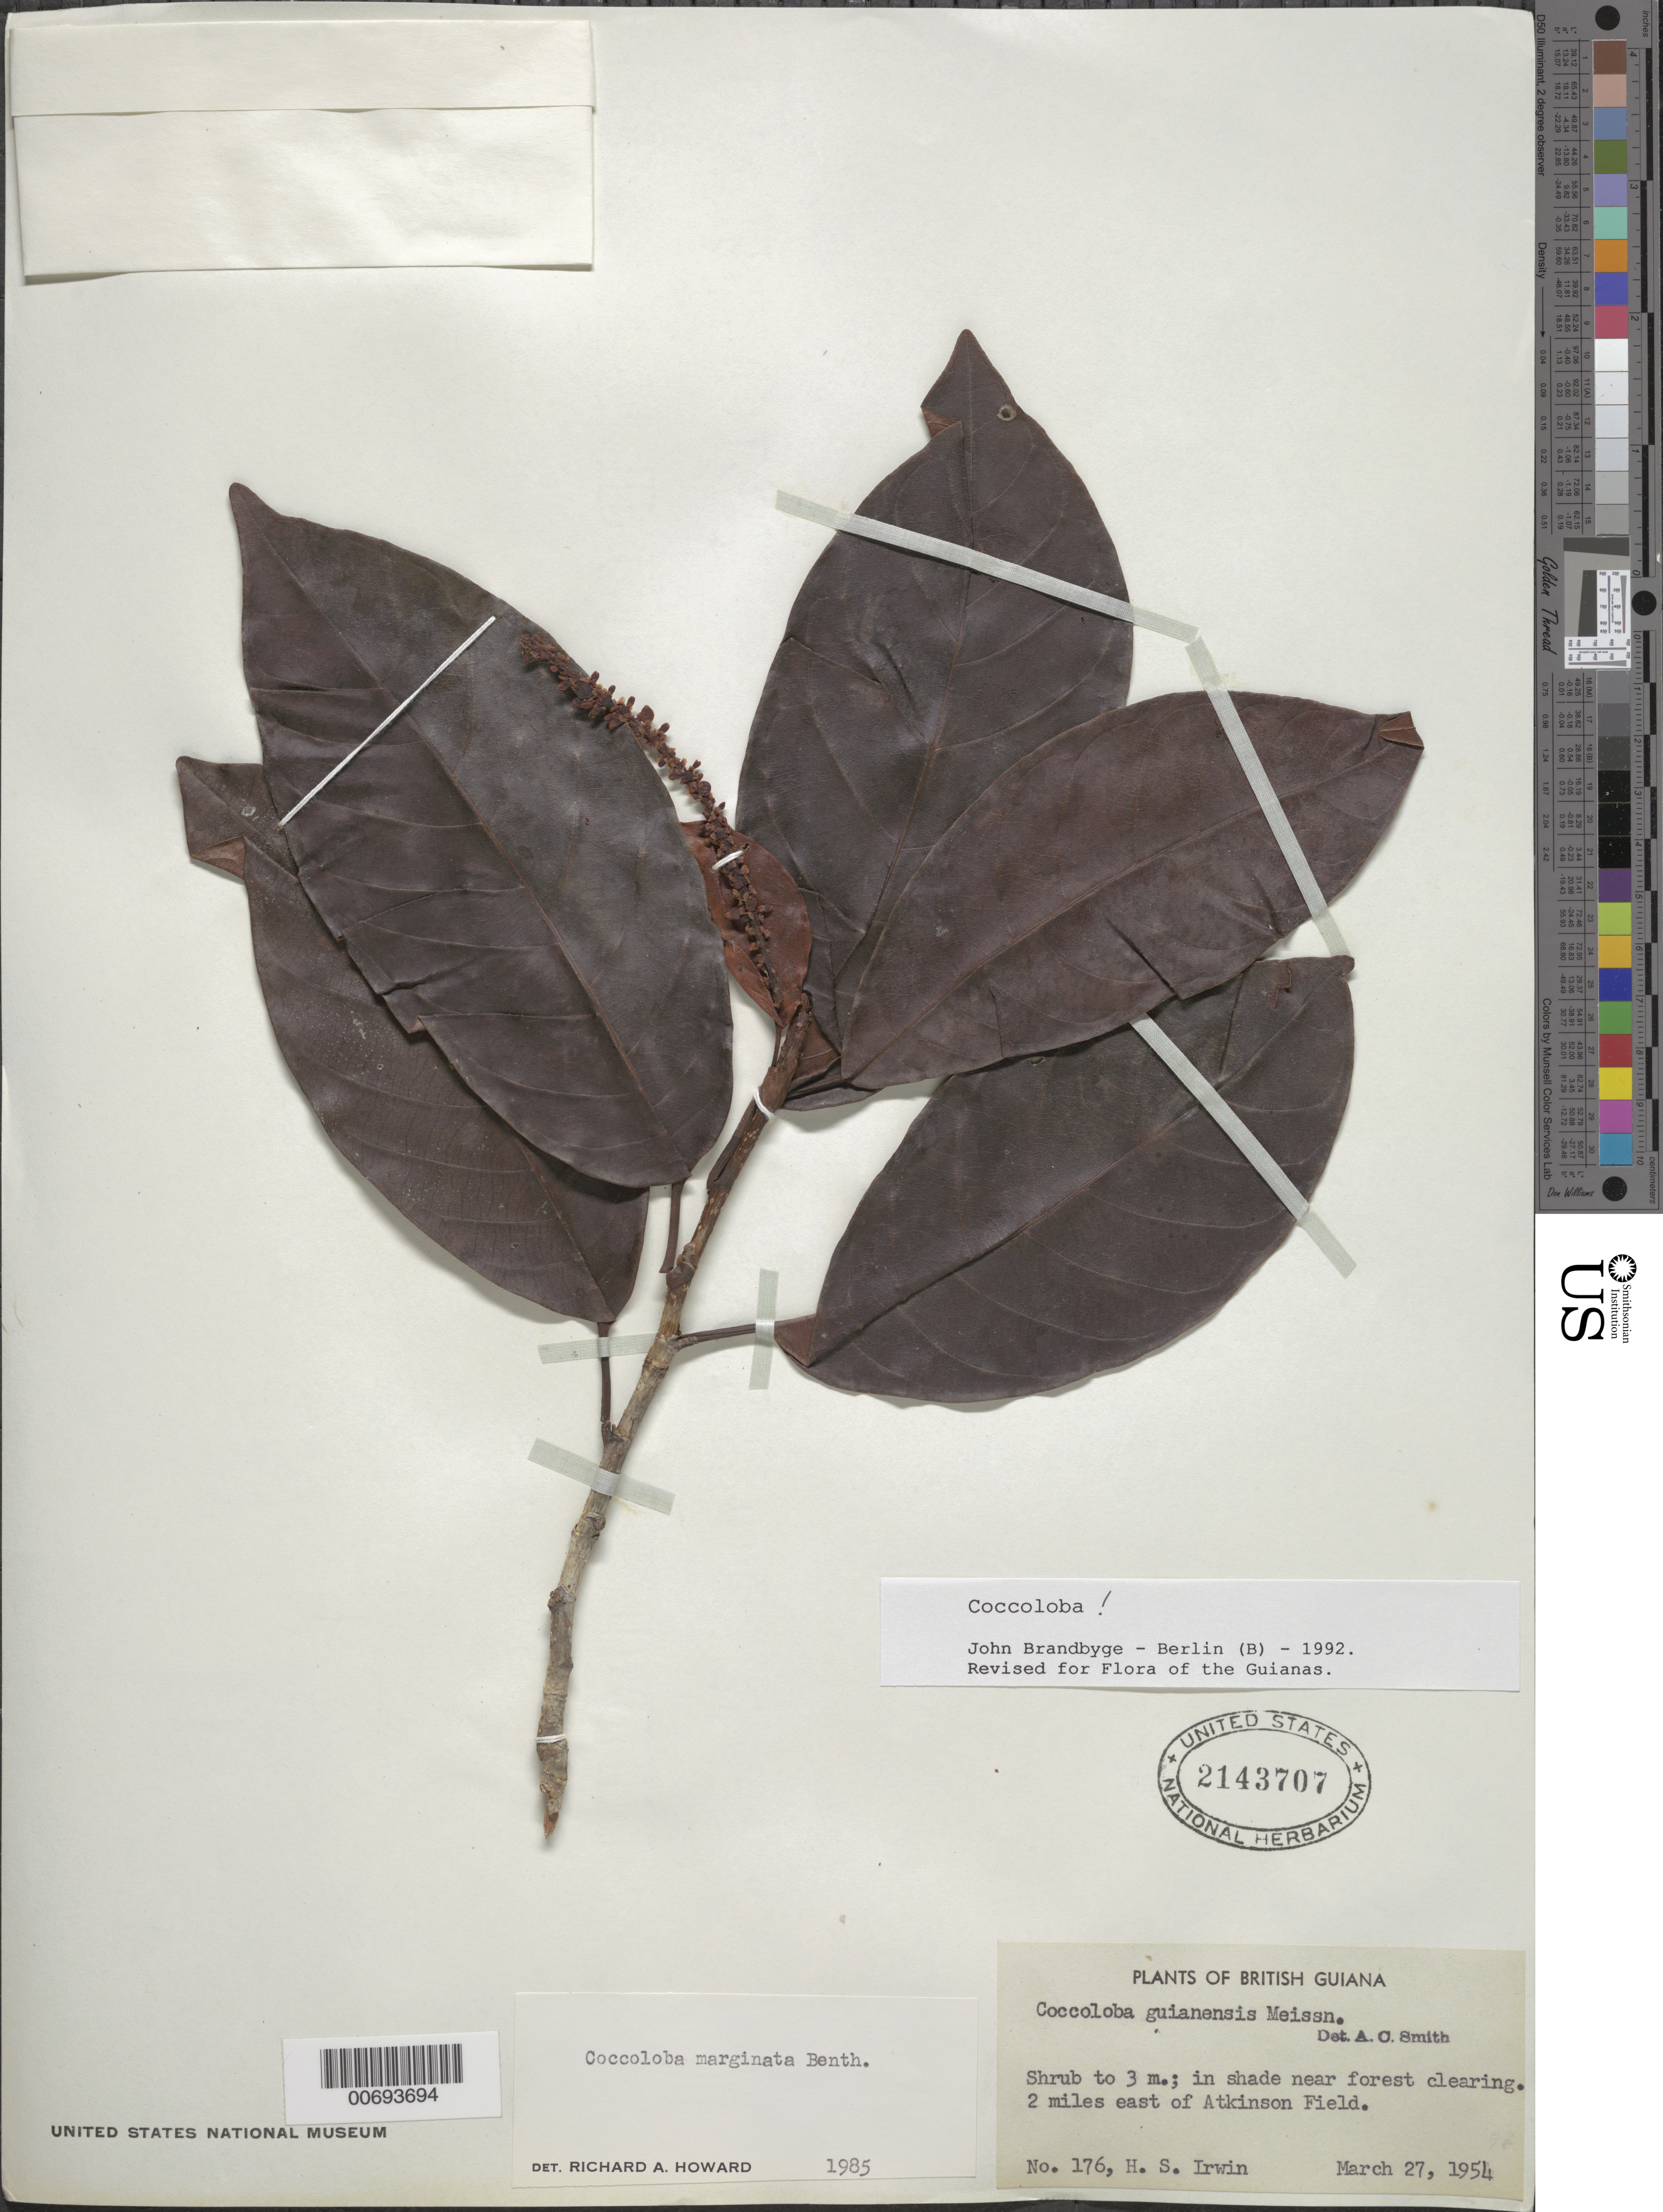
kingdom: Plantae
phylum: Tracheophyta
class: Magnoliopsida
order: Caryophyllales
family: Polygonaceae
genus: Coccoloba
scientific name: Coccoloba marginata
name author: Benth.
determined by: Brandbyge, J.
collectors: H. Irwin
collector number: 176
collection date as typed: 27-Mar-54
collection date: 1954-03-27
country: Guyana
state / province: Demerara-Mahaica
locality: Atkinson Field, 2 mi. E of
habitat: Shade near forest clearing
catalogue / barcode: US 2143707